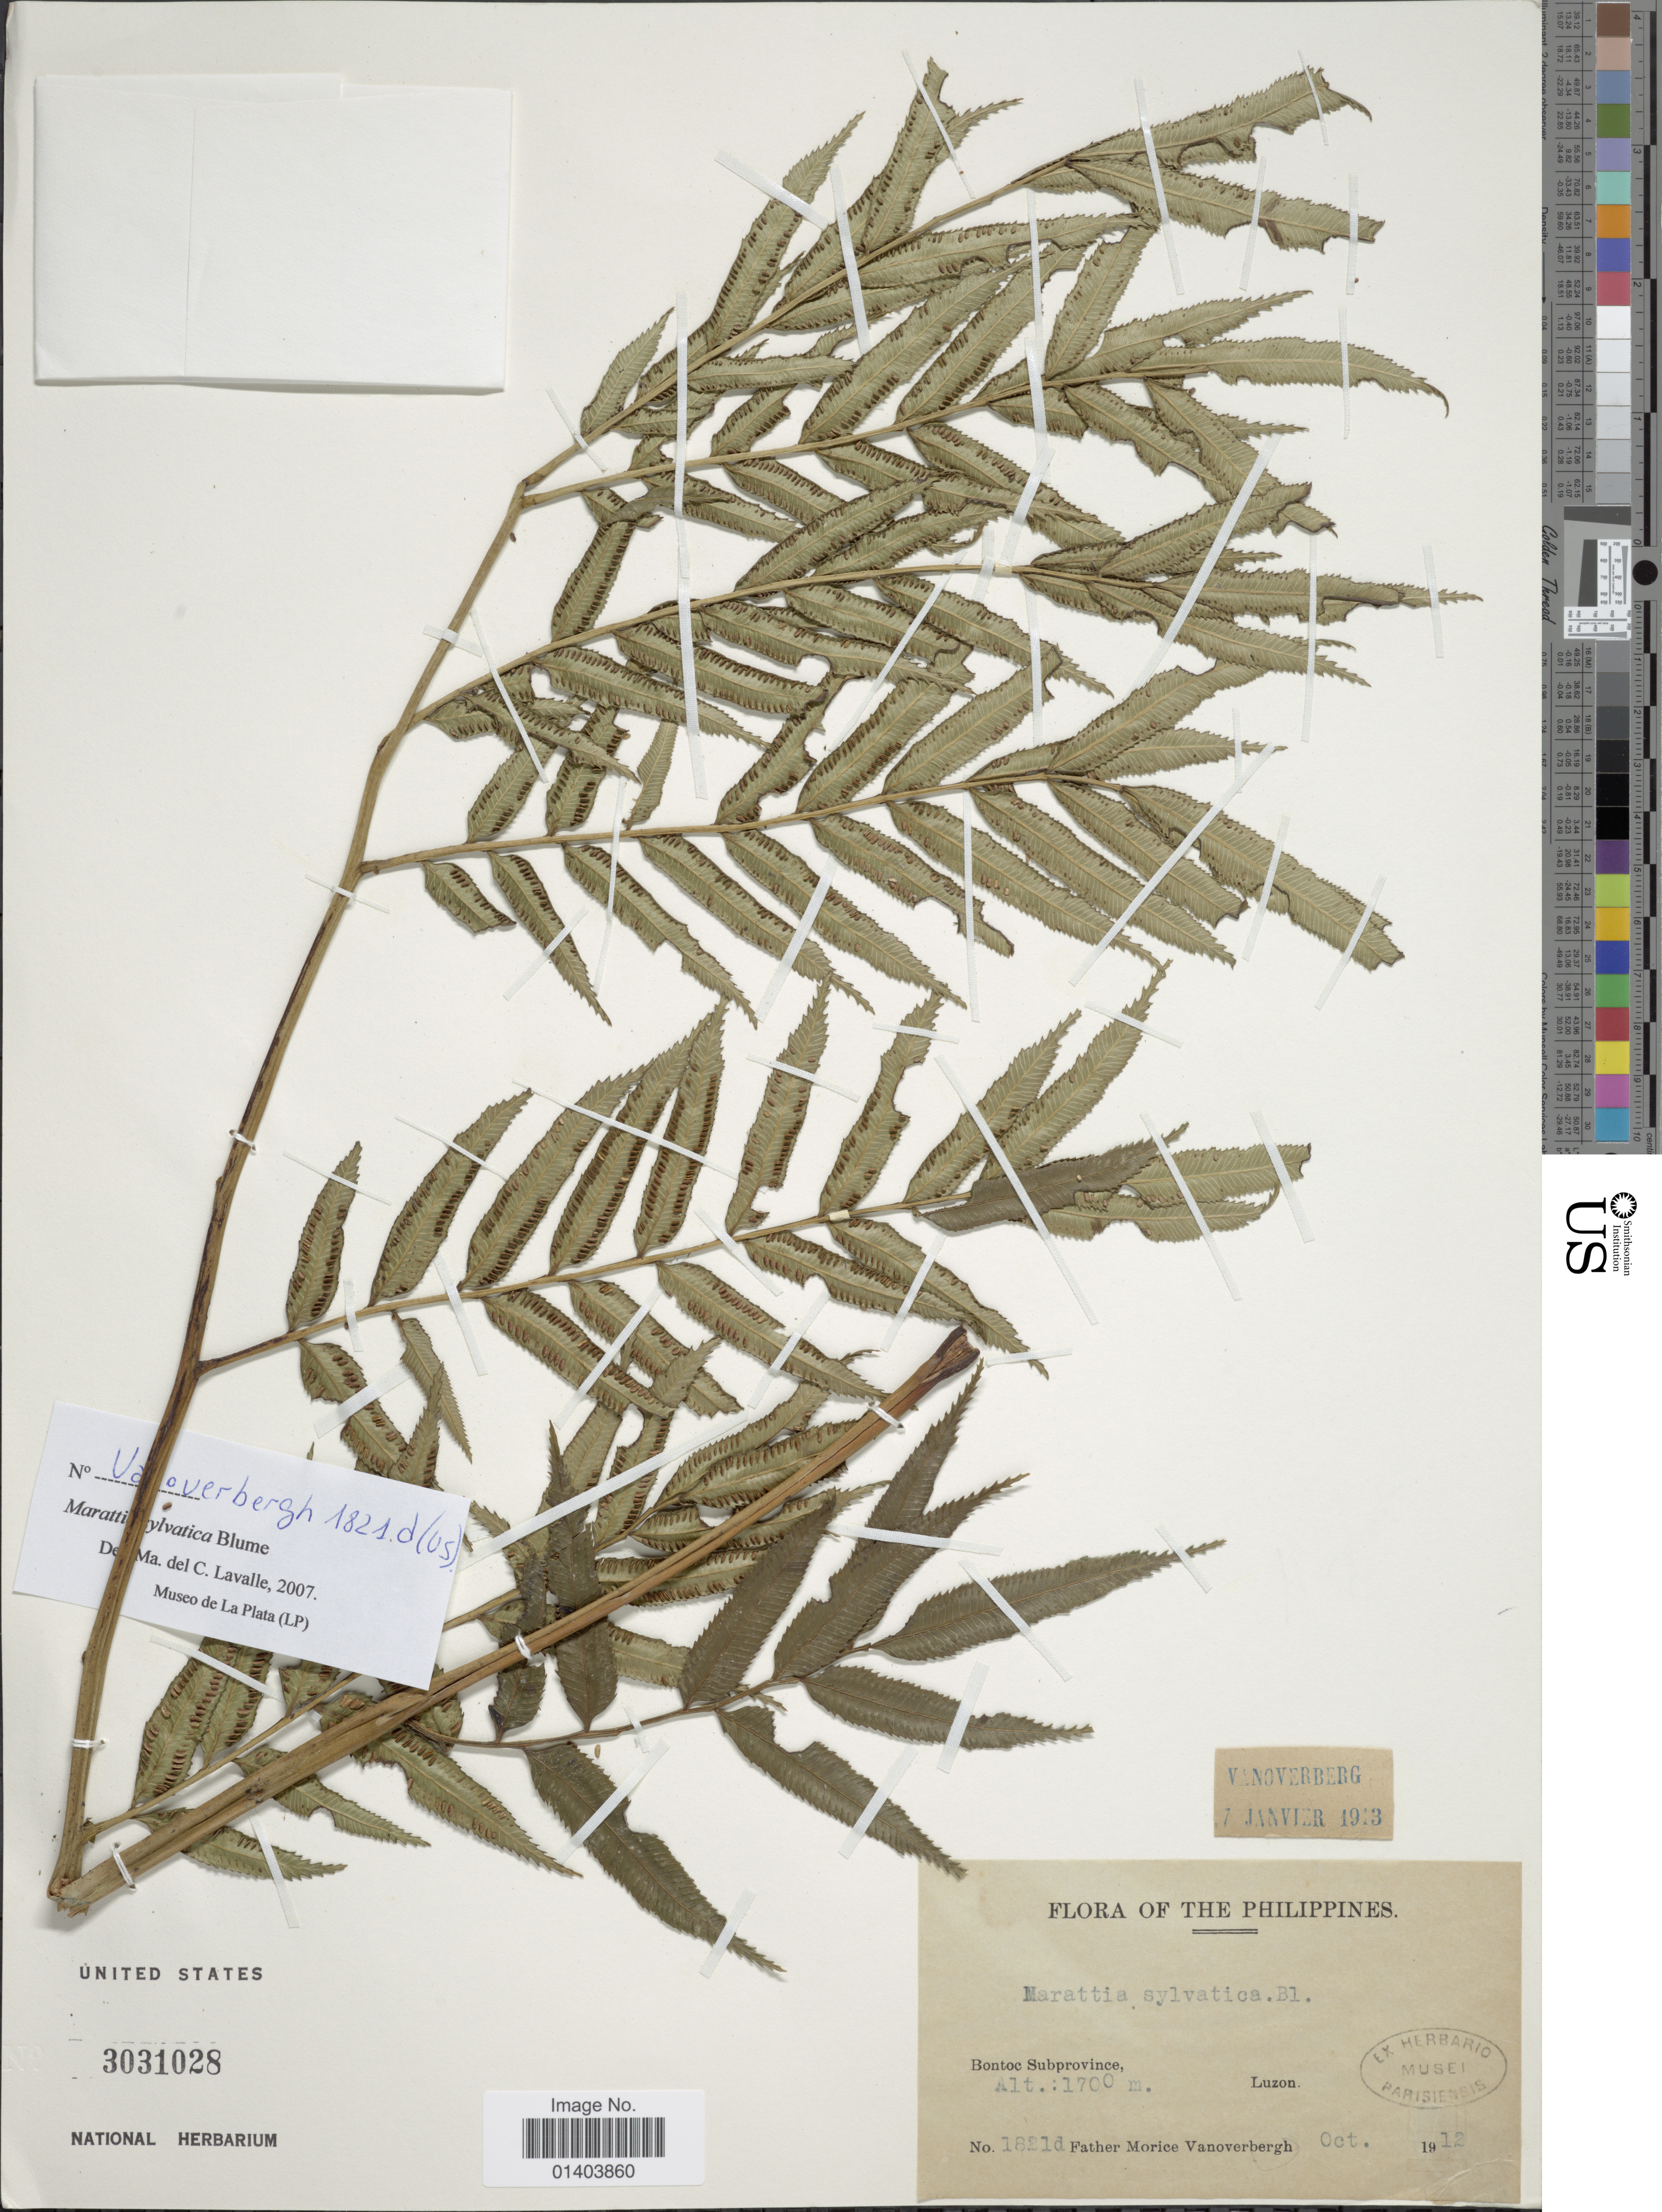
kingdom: Plantae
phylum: Tracheophyta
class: Polypodiopsida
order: Marattiales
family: Marattiaceae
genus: Ptisana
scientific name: Ptisana sylvatica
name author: (Blume) Murdock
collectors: M. Vanoverbergh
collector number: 1821d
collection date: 1912-10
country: Philippines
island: Luzon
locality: Bontoc Subprovince, Luzon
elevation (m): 1700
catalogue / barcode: US 3031028